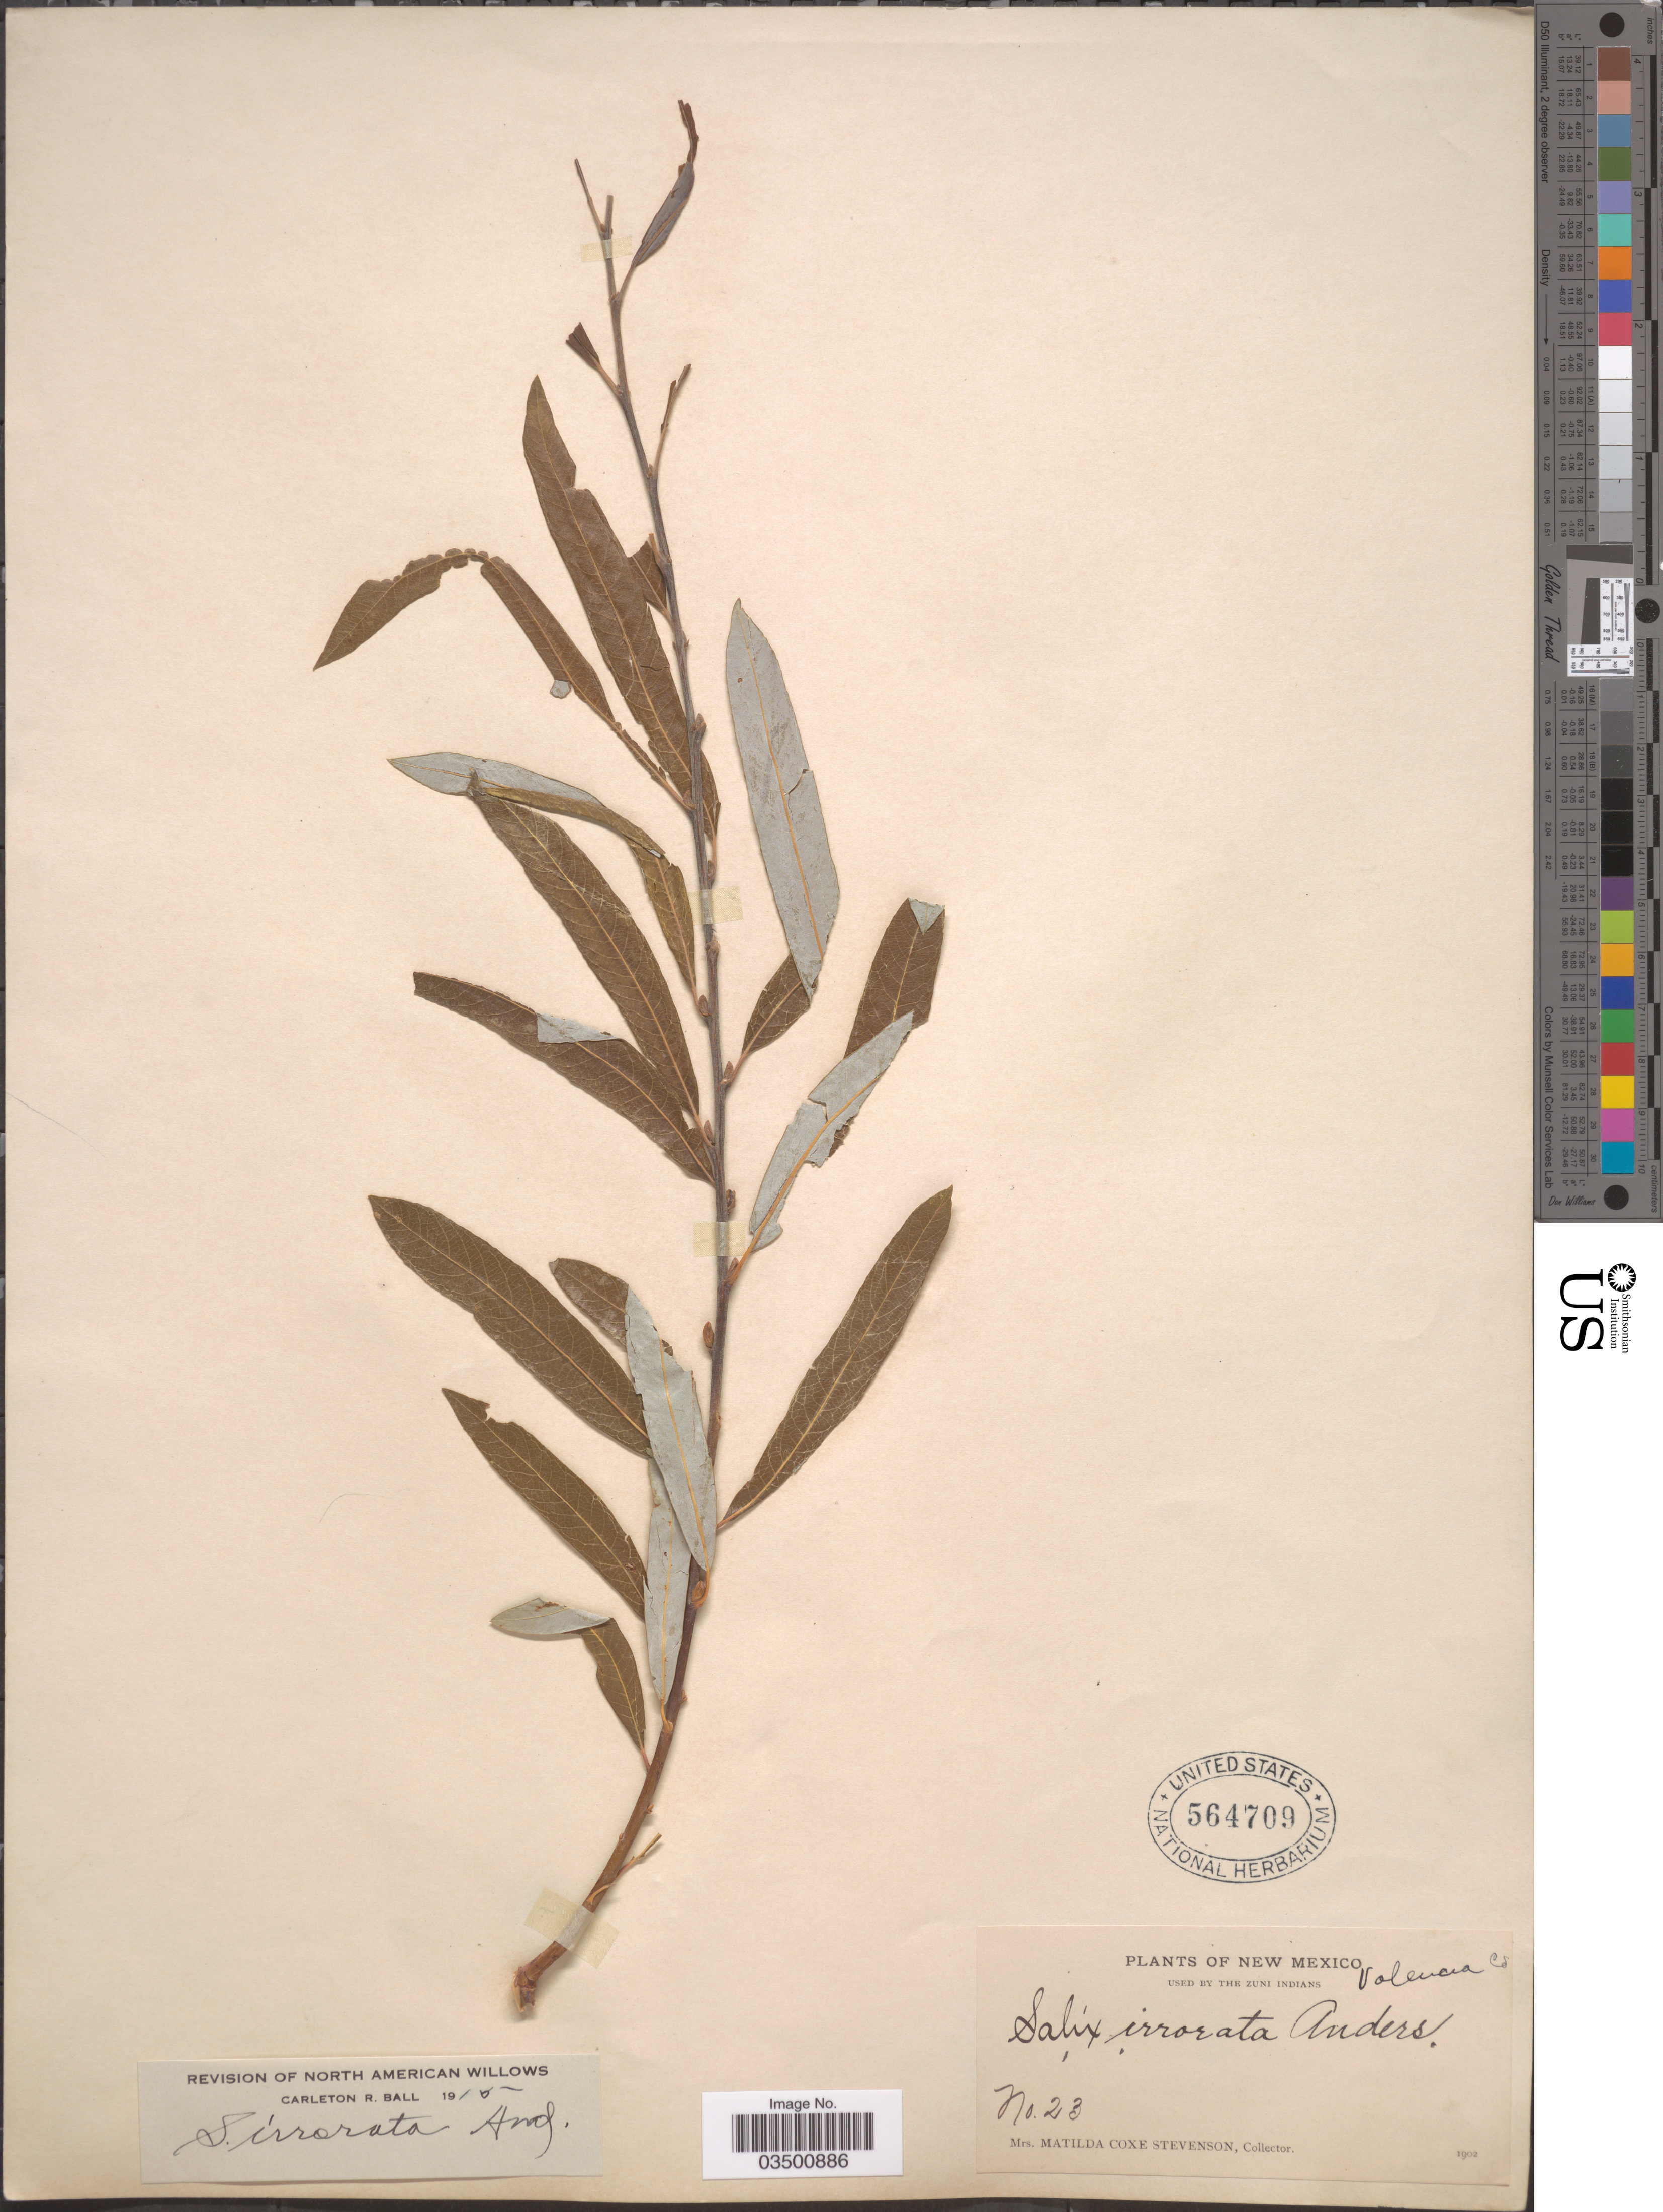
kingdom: Plantae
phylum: Tracheophyta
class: Magnoliopsida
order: Malpighiales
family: Salicaceae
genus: Salix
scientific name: Salix irrorata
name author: Andersson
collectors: M. Stevenson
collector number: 23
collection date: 1902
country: United States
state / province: New Mexico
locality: Valencia Co.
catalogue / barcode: US 564709